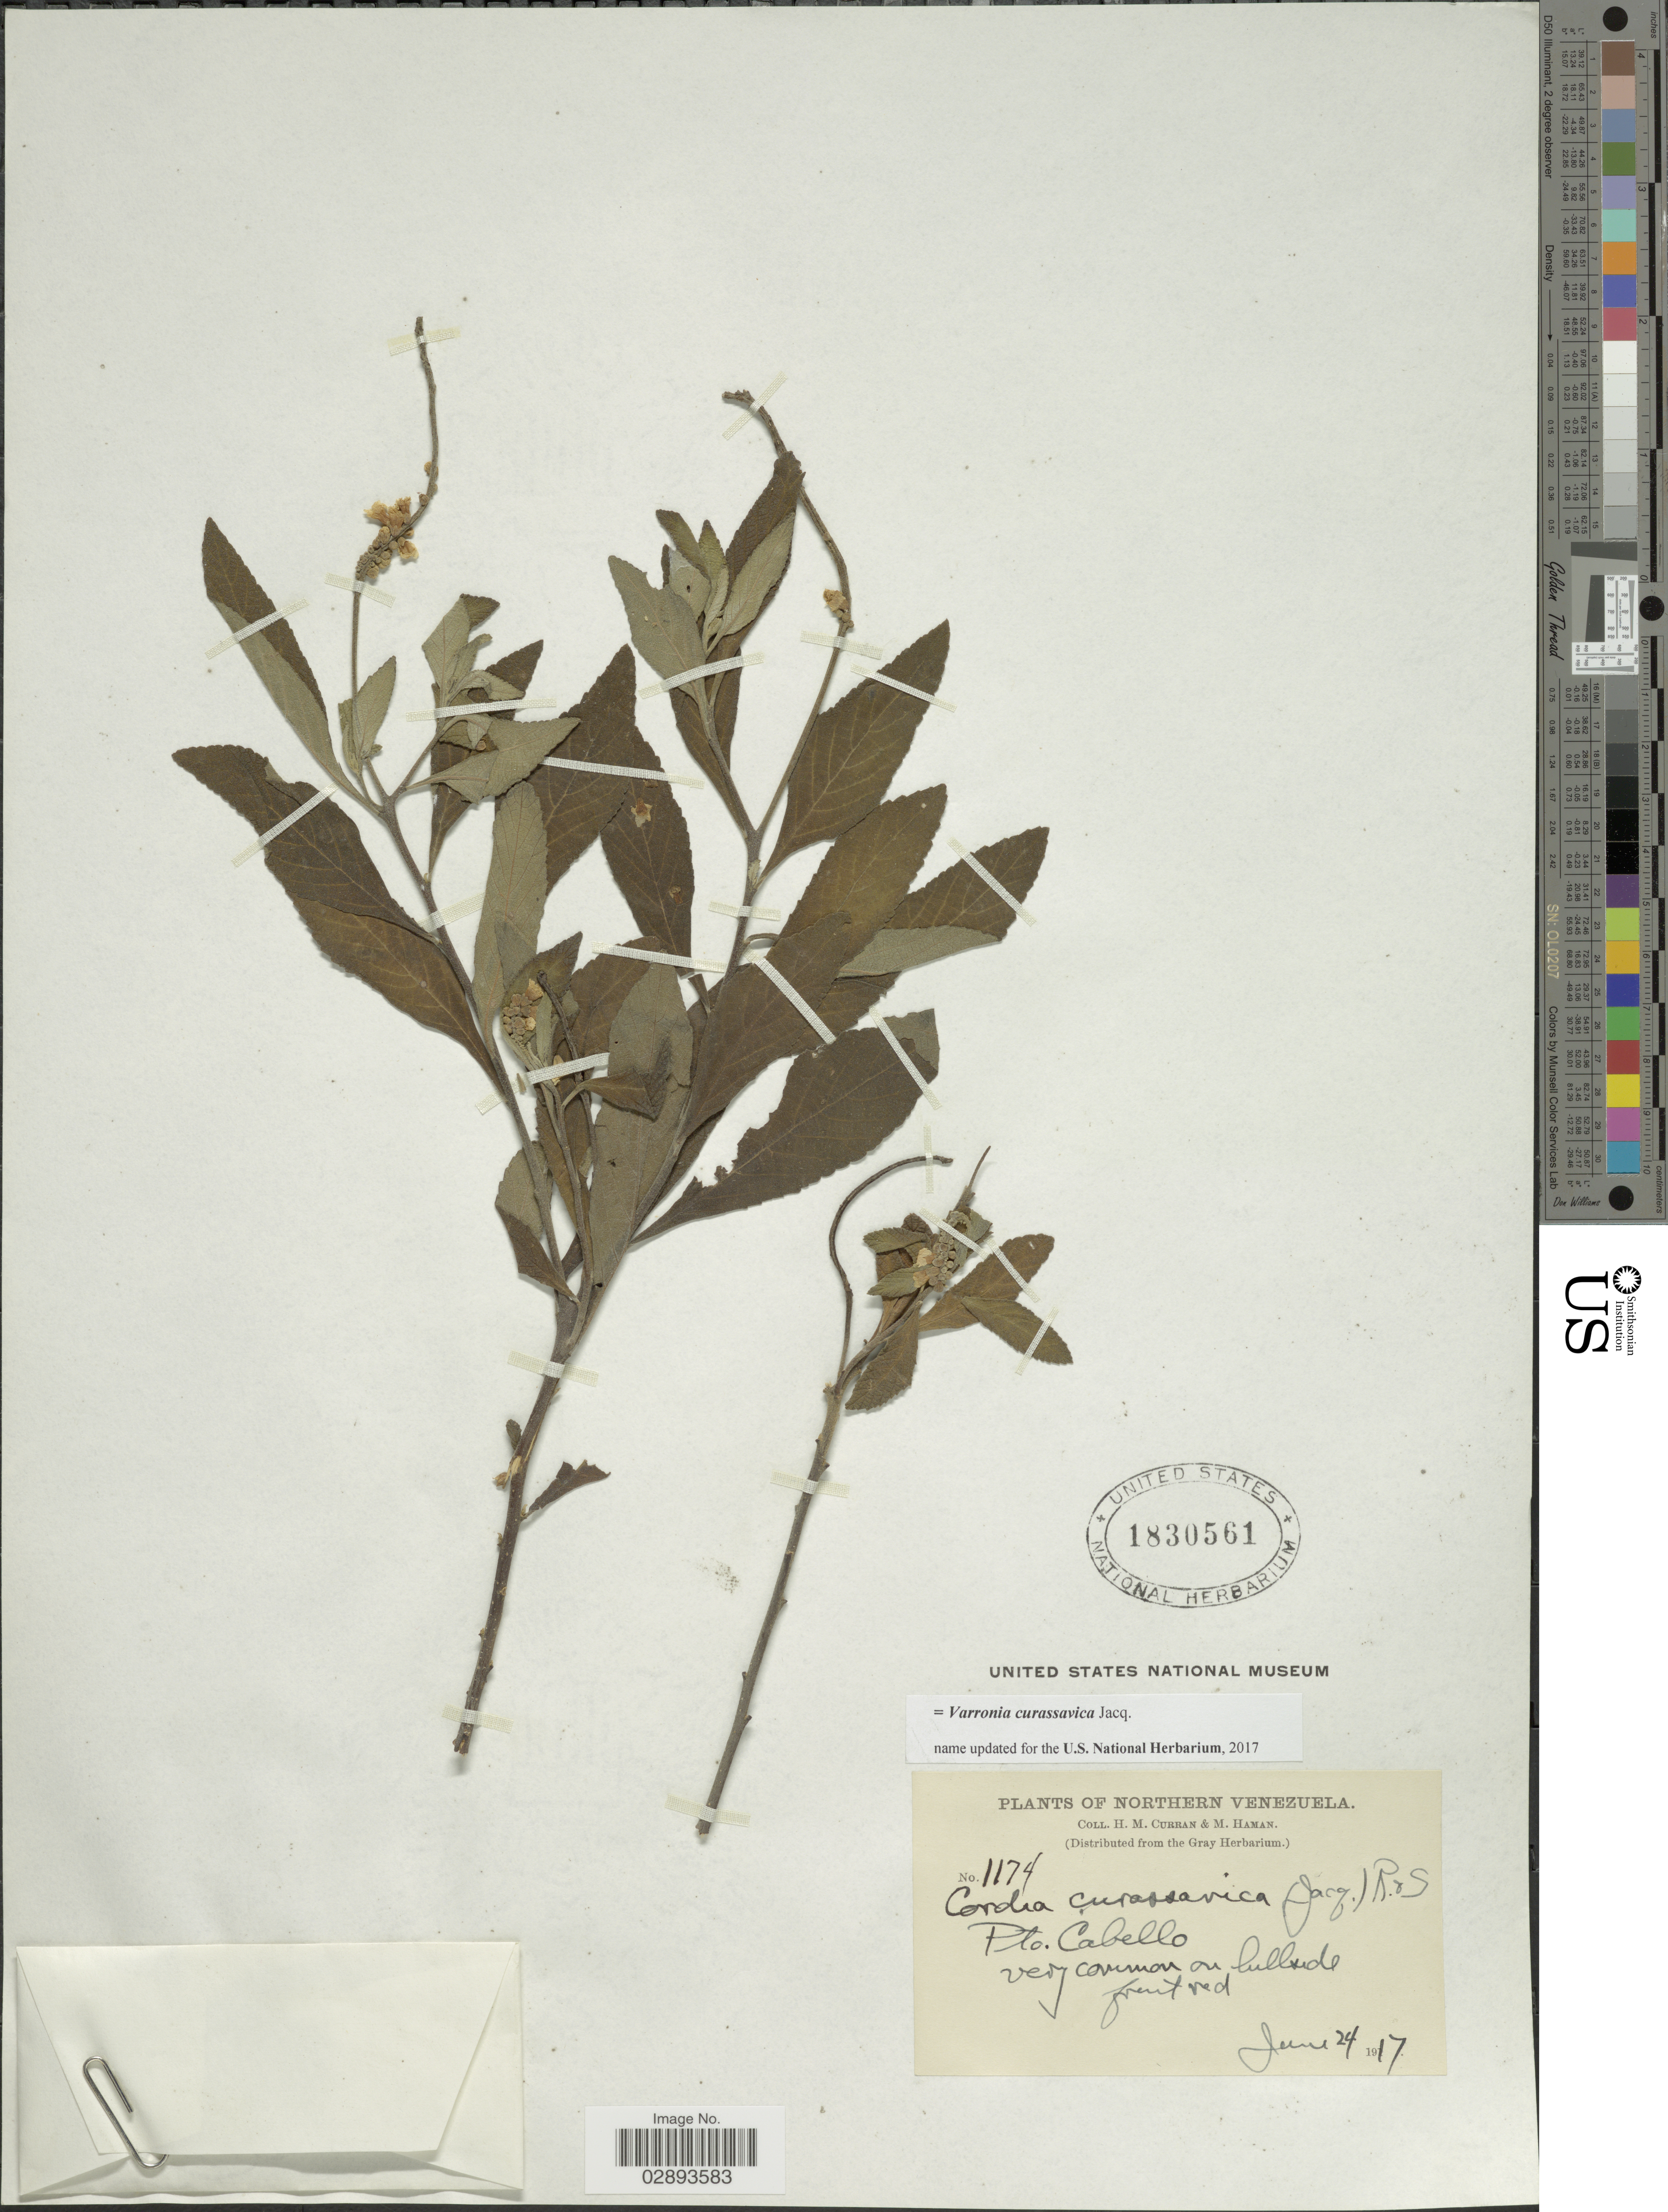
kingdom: Plantae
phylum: Tracheophyta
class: Magnoliopsida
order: Boraginales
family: Cordiaceae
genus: Varronia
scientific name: Varronia curassavica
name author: Jacq.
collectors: H. M. Curran & M. Haman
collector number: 1174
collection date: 1917-06-24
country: Venezuela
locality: Northern Venezuela, Pto. Cabello.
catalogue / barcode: US 1830561